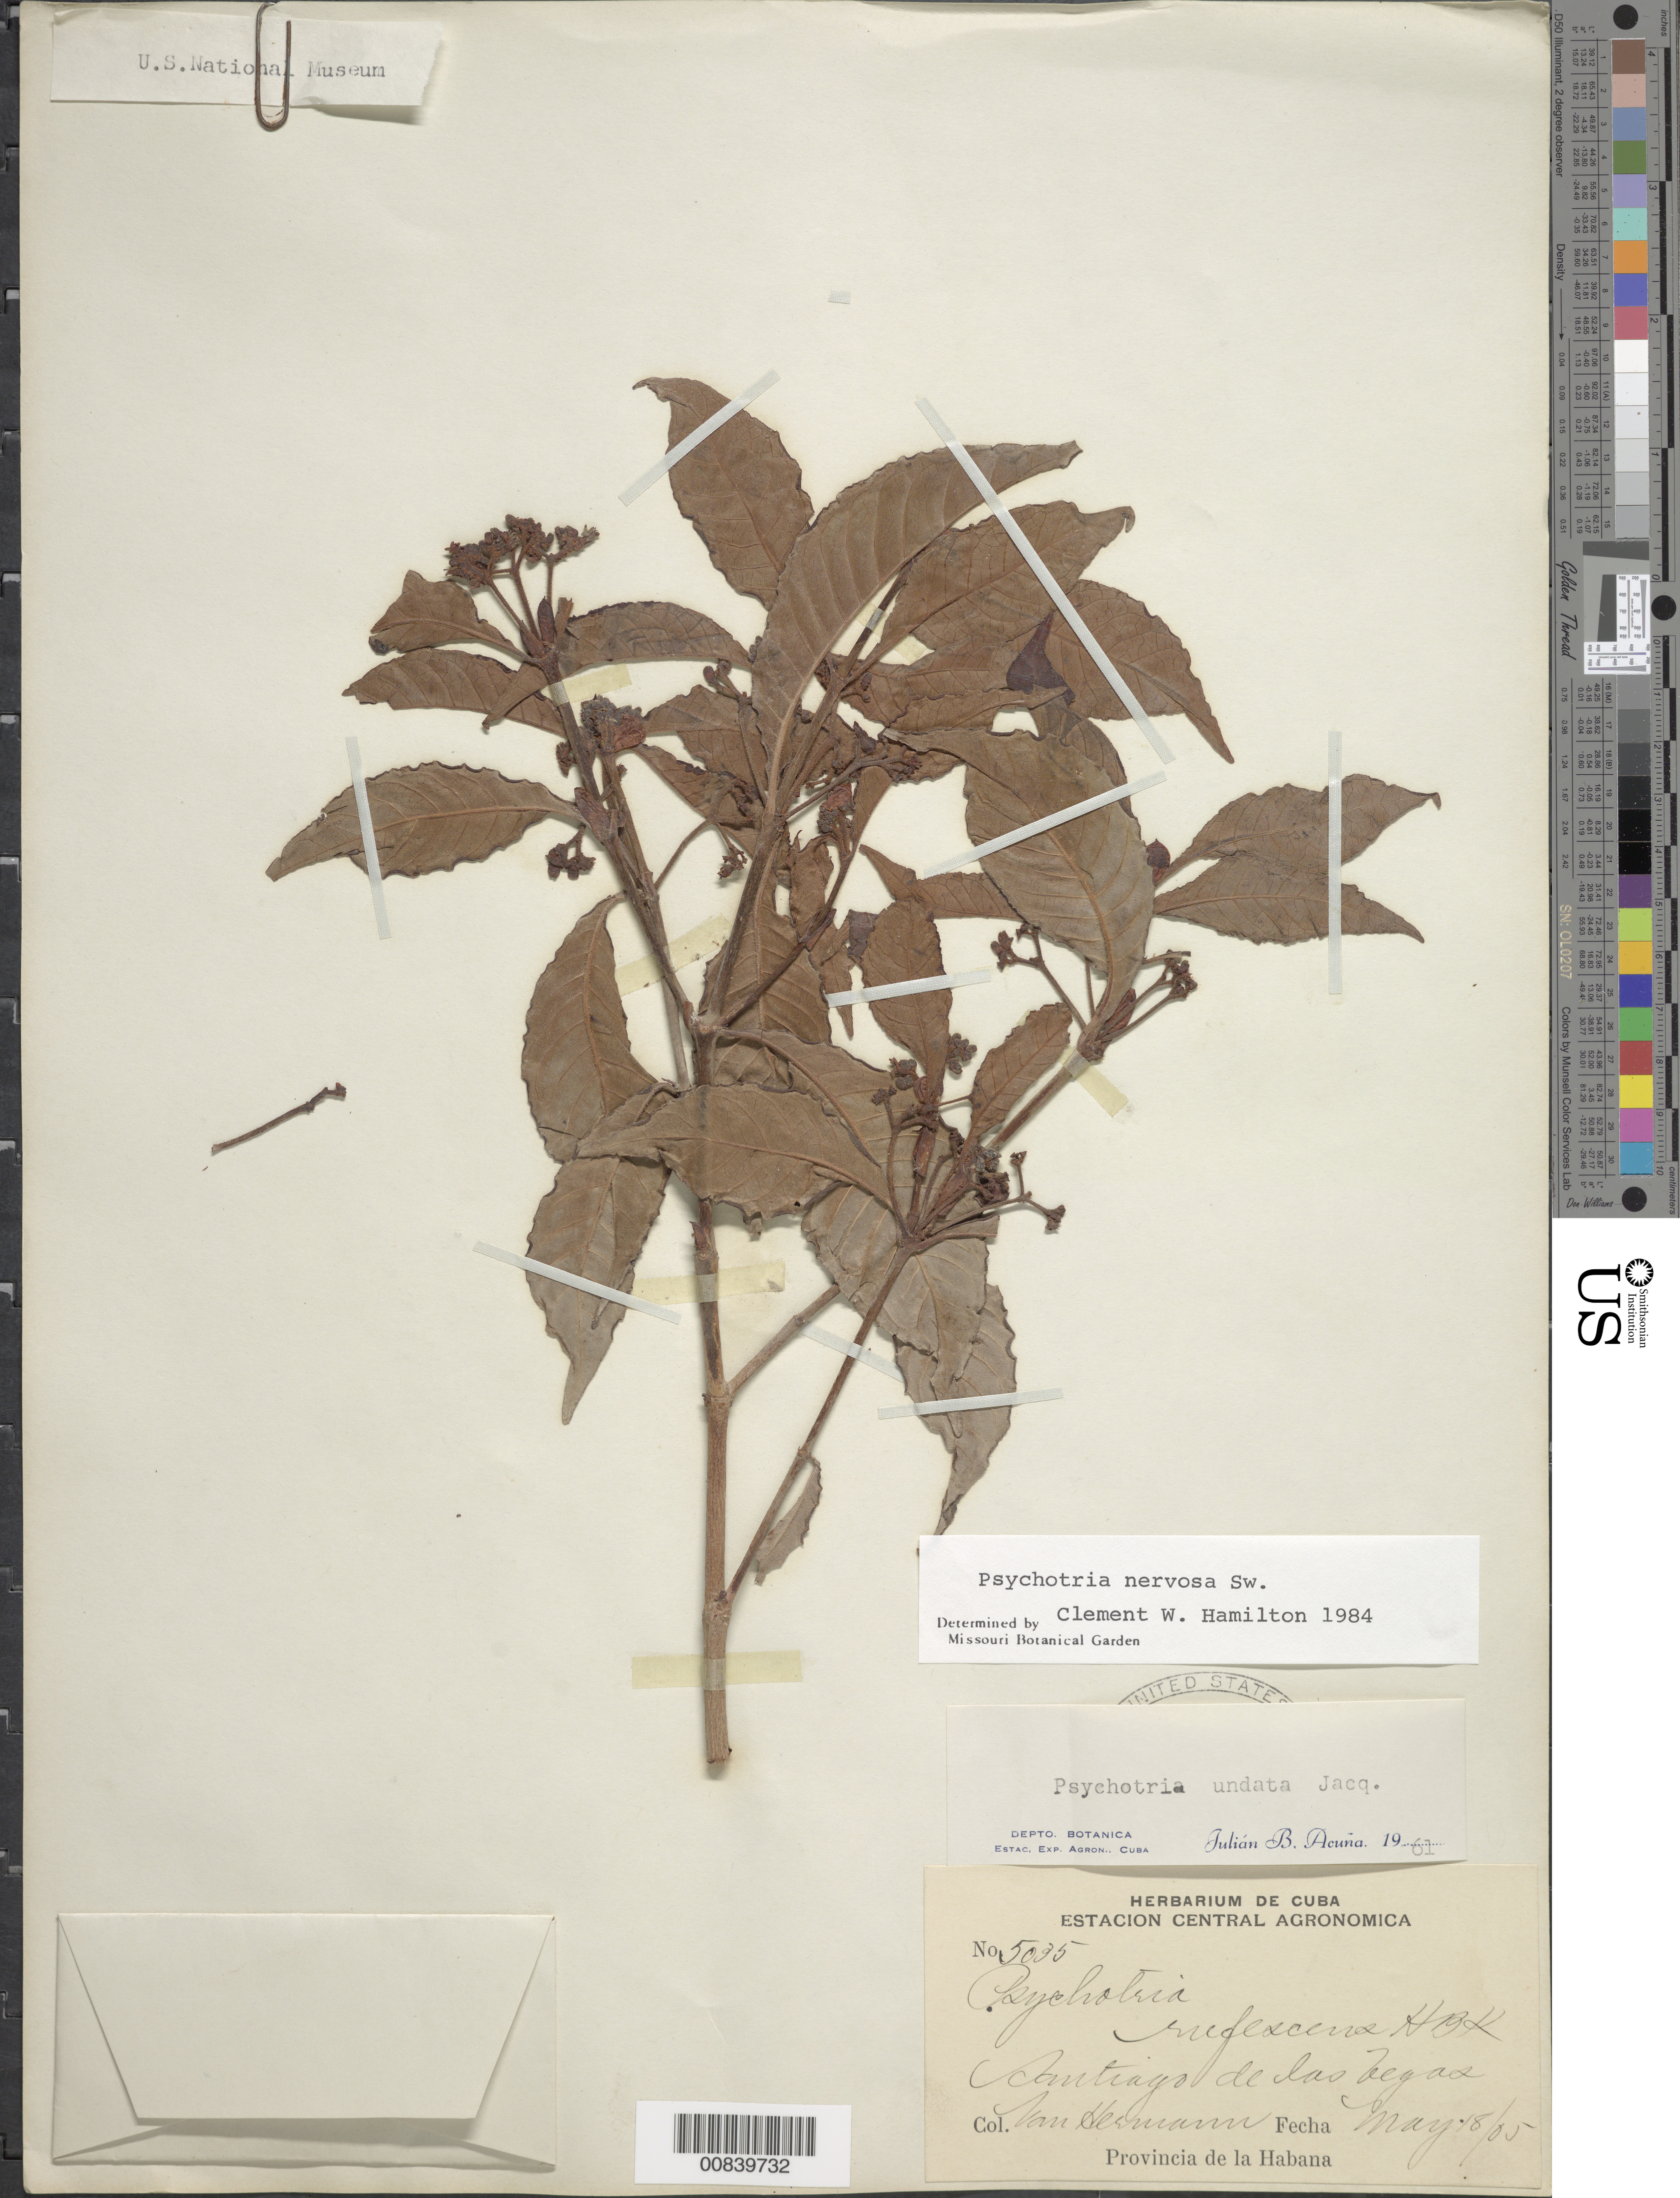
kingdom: Plantae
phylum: Tracheophyta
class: Magnoliopsida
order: Gentianales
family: Rubiaceae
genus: Psychotria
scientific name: Psychotria nervosa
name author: Sw.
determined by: Hamilton, C. W.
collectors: H. A. Van Hermann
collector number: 5035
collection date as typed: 18 May 1905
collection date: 1905-05-18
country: Cuba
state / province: La Habana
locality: Santiago de las Vegas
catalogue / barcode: US 893762